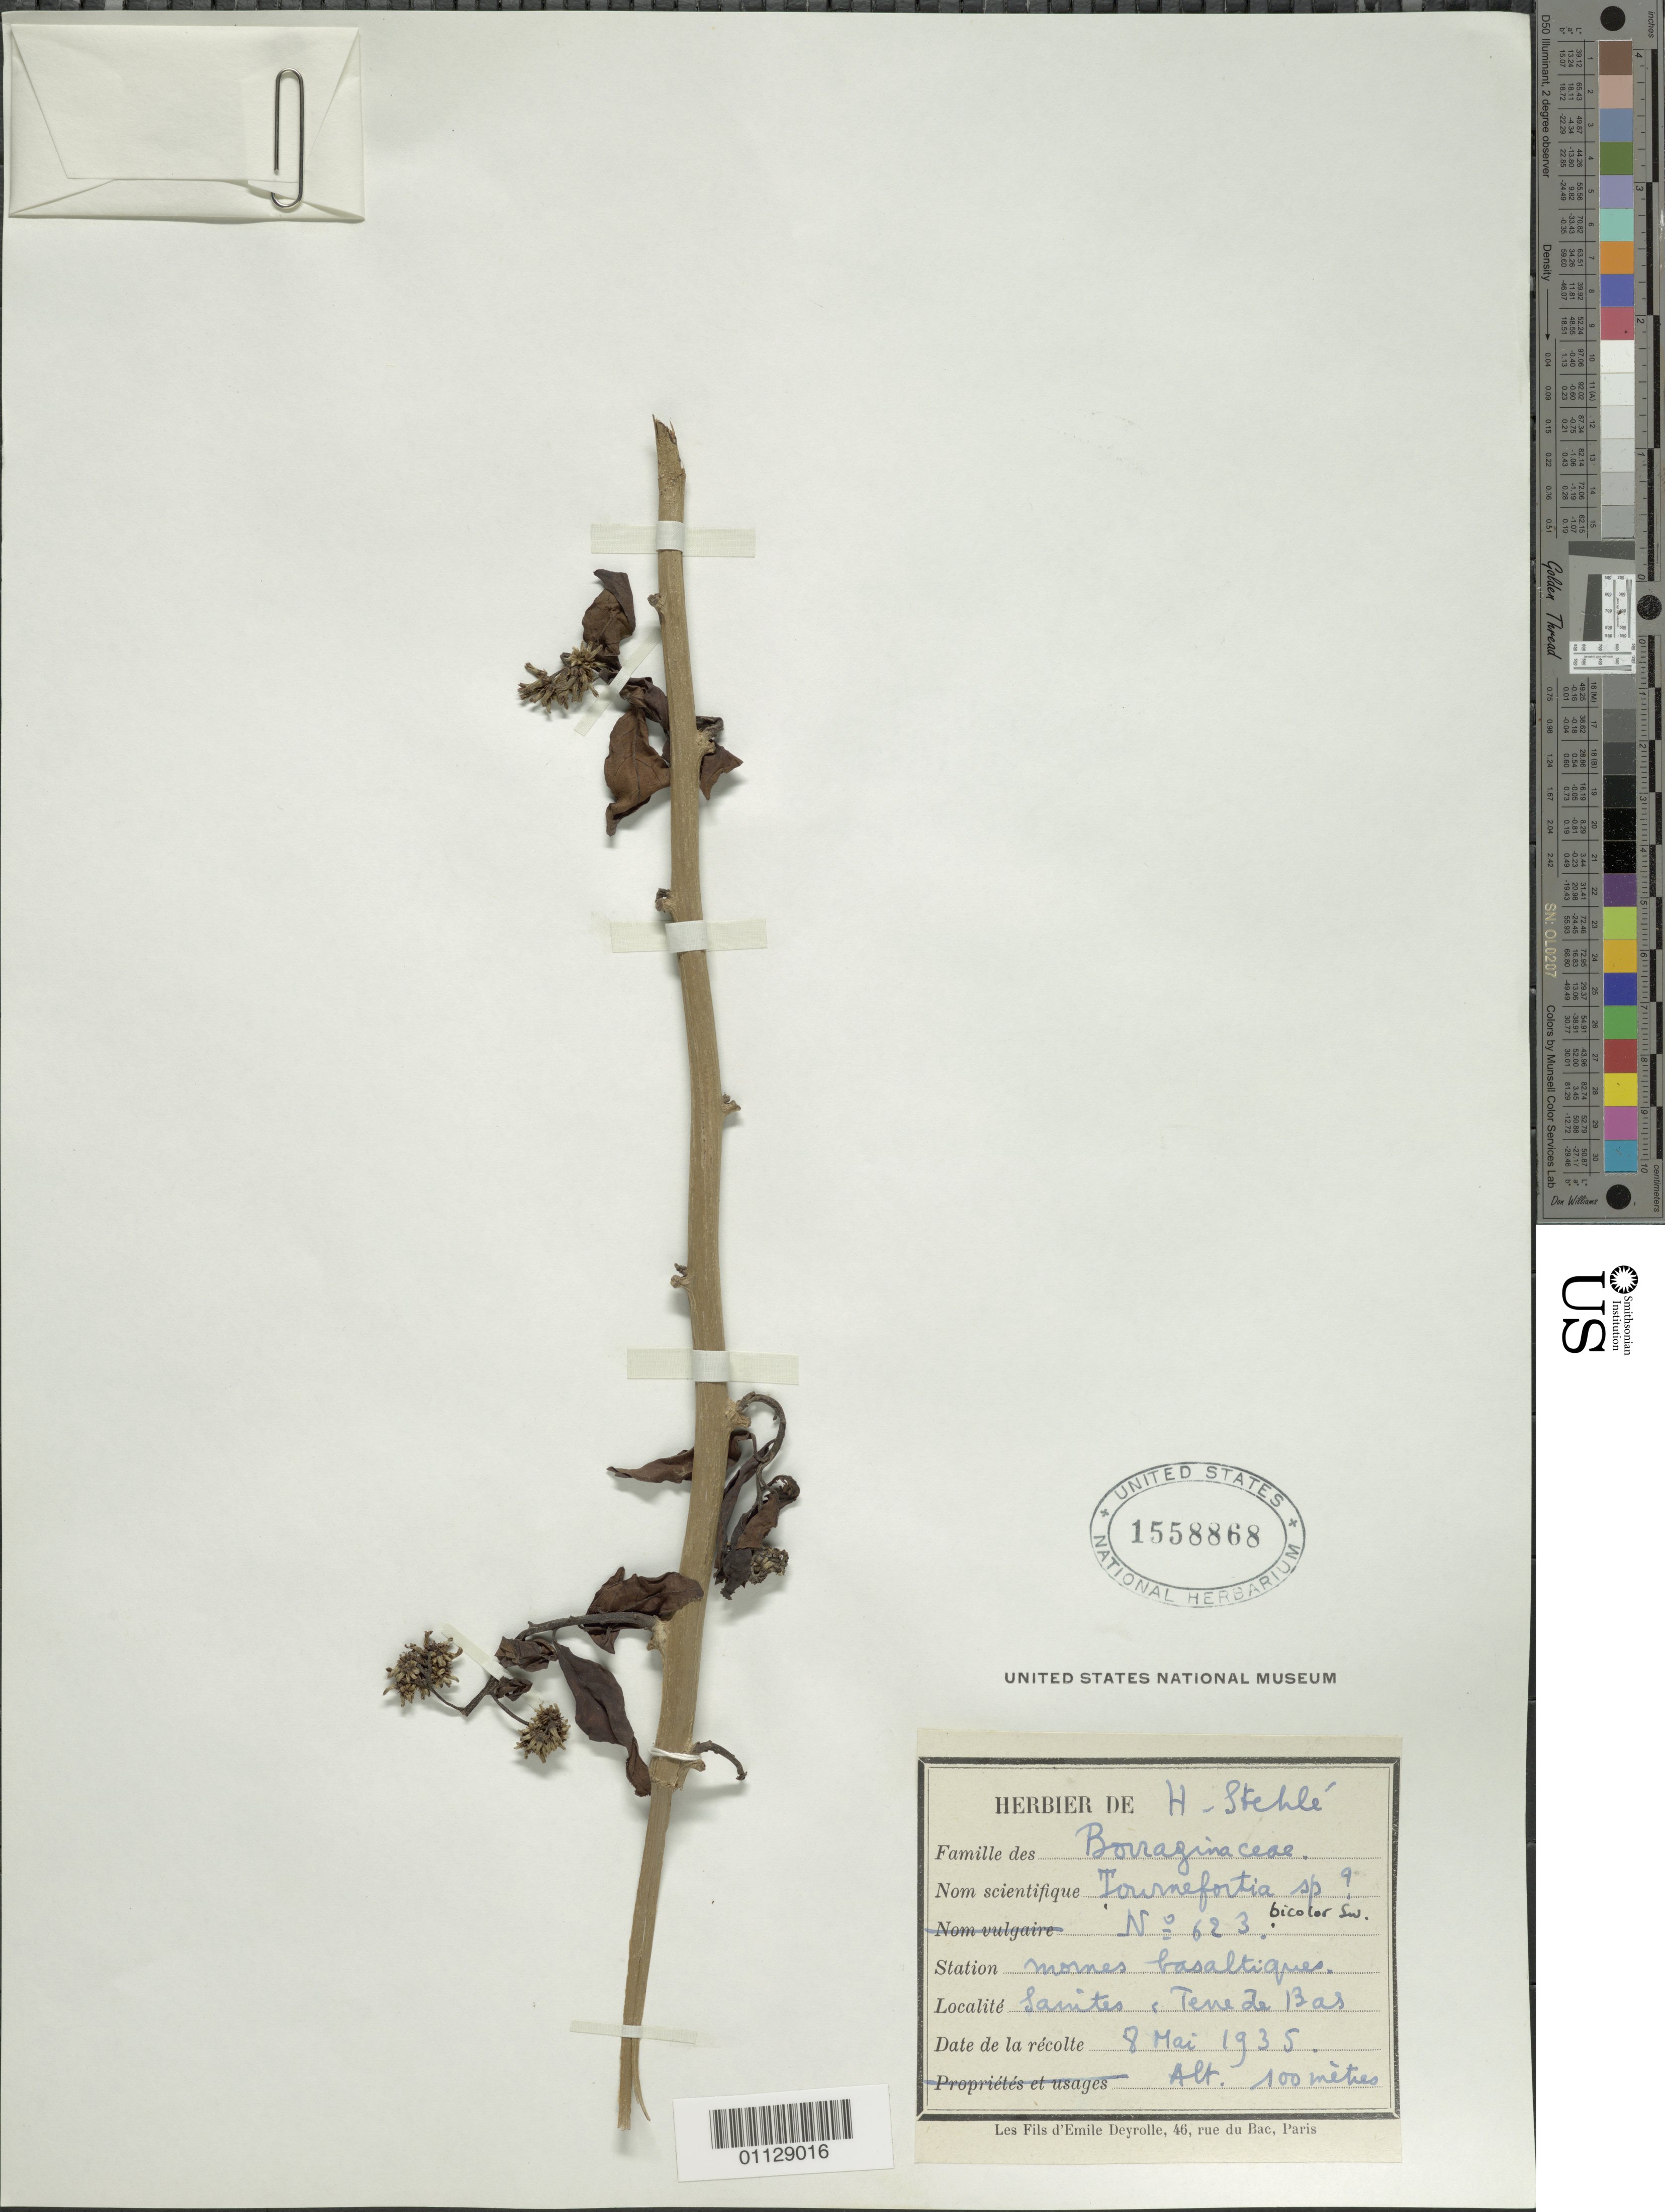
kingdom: Plantae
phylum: Tracheophyta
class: Magnoliopsida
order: Boraginales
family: Heliotropiaceae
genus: Tournefortia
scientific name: Tournefortia bicolor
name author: Sw.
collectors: H. Stehlé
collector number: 623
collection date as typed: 08 May 1935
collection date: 1935-05-08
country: Guadeloupe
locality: Sanites, Tenede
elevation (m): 100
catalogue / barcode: US 1558868